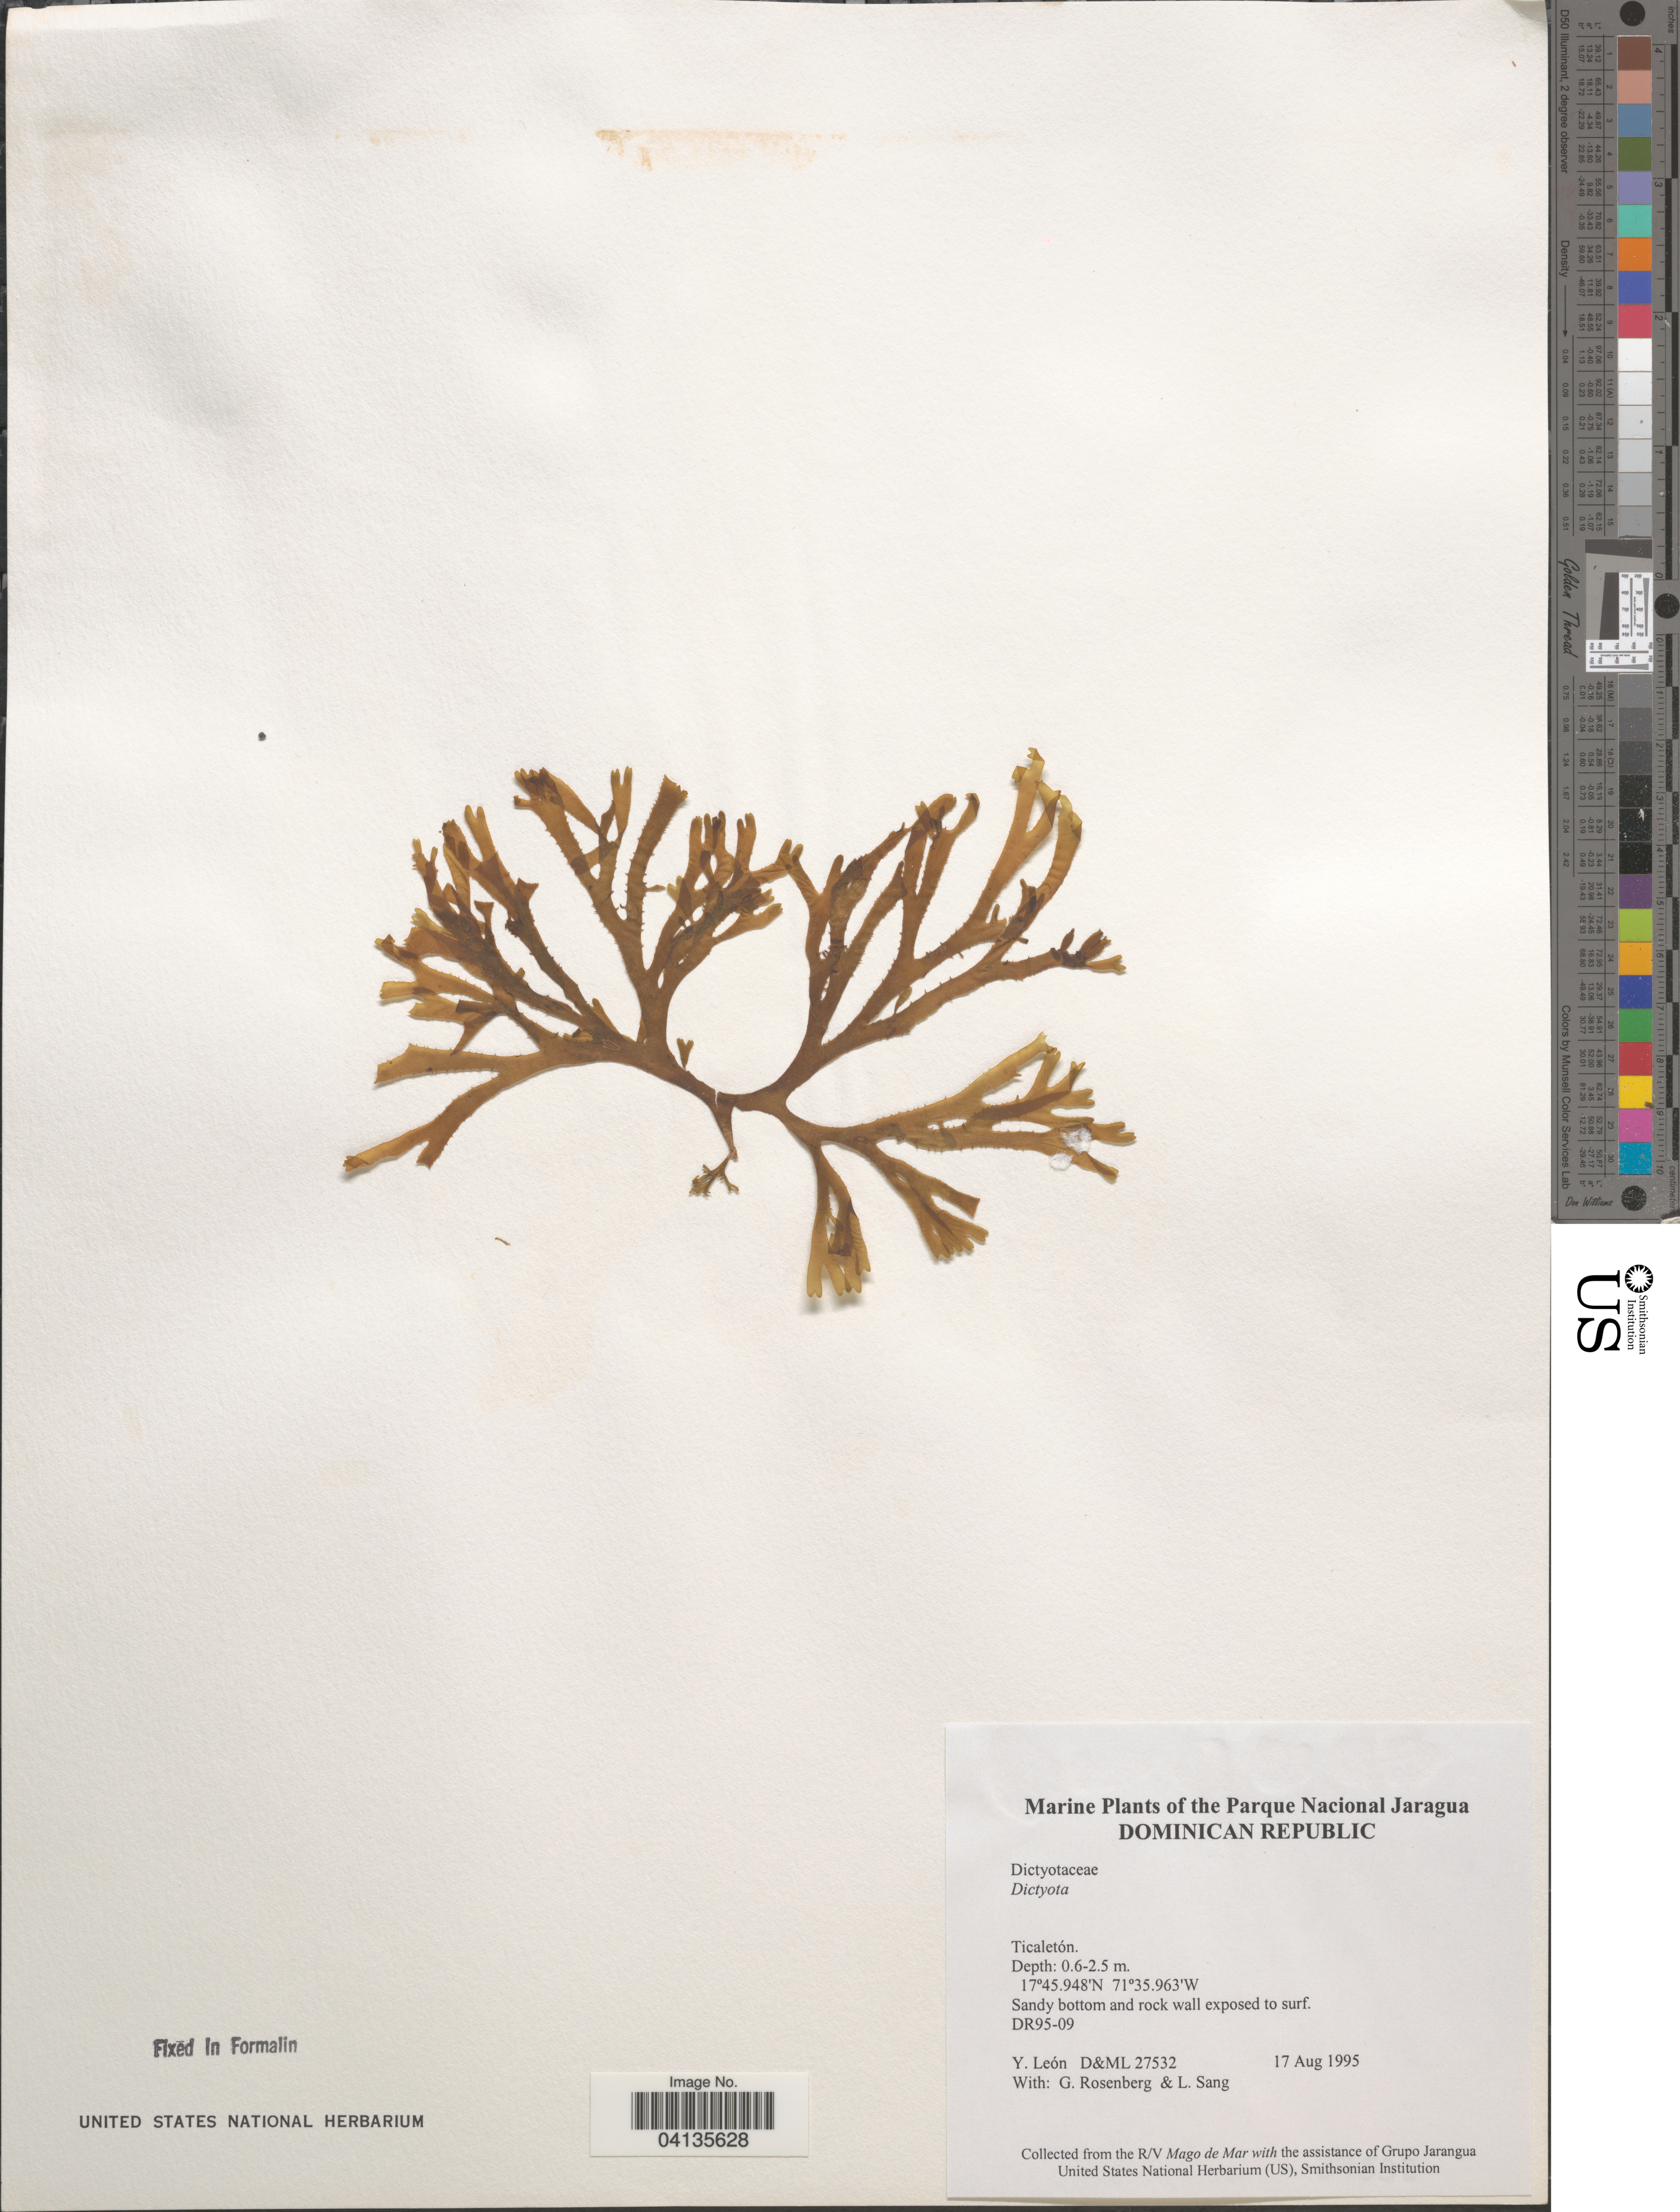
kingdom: Chromista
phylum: Ochrophyta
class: Phaeophyceae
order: Dictyotales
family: Dictyotaceae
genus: Dictyota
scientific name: Dictyota sp.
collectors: Y. León, G. Rosenberg & L. Sang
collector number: D&ML27532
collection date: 1995-08-17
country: Dominican Republic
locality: Parque Nacional Jaragua. Ticaletón.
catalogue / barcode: US 238520